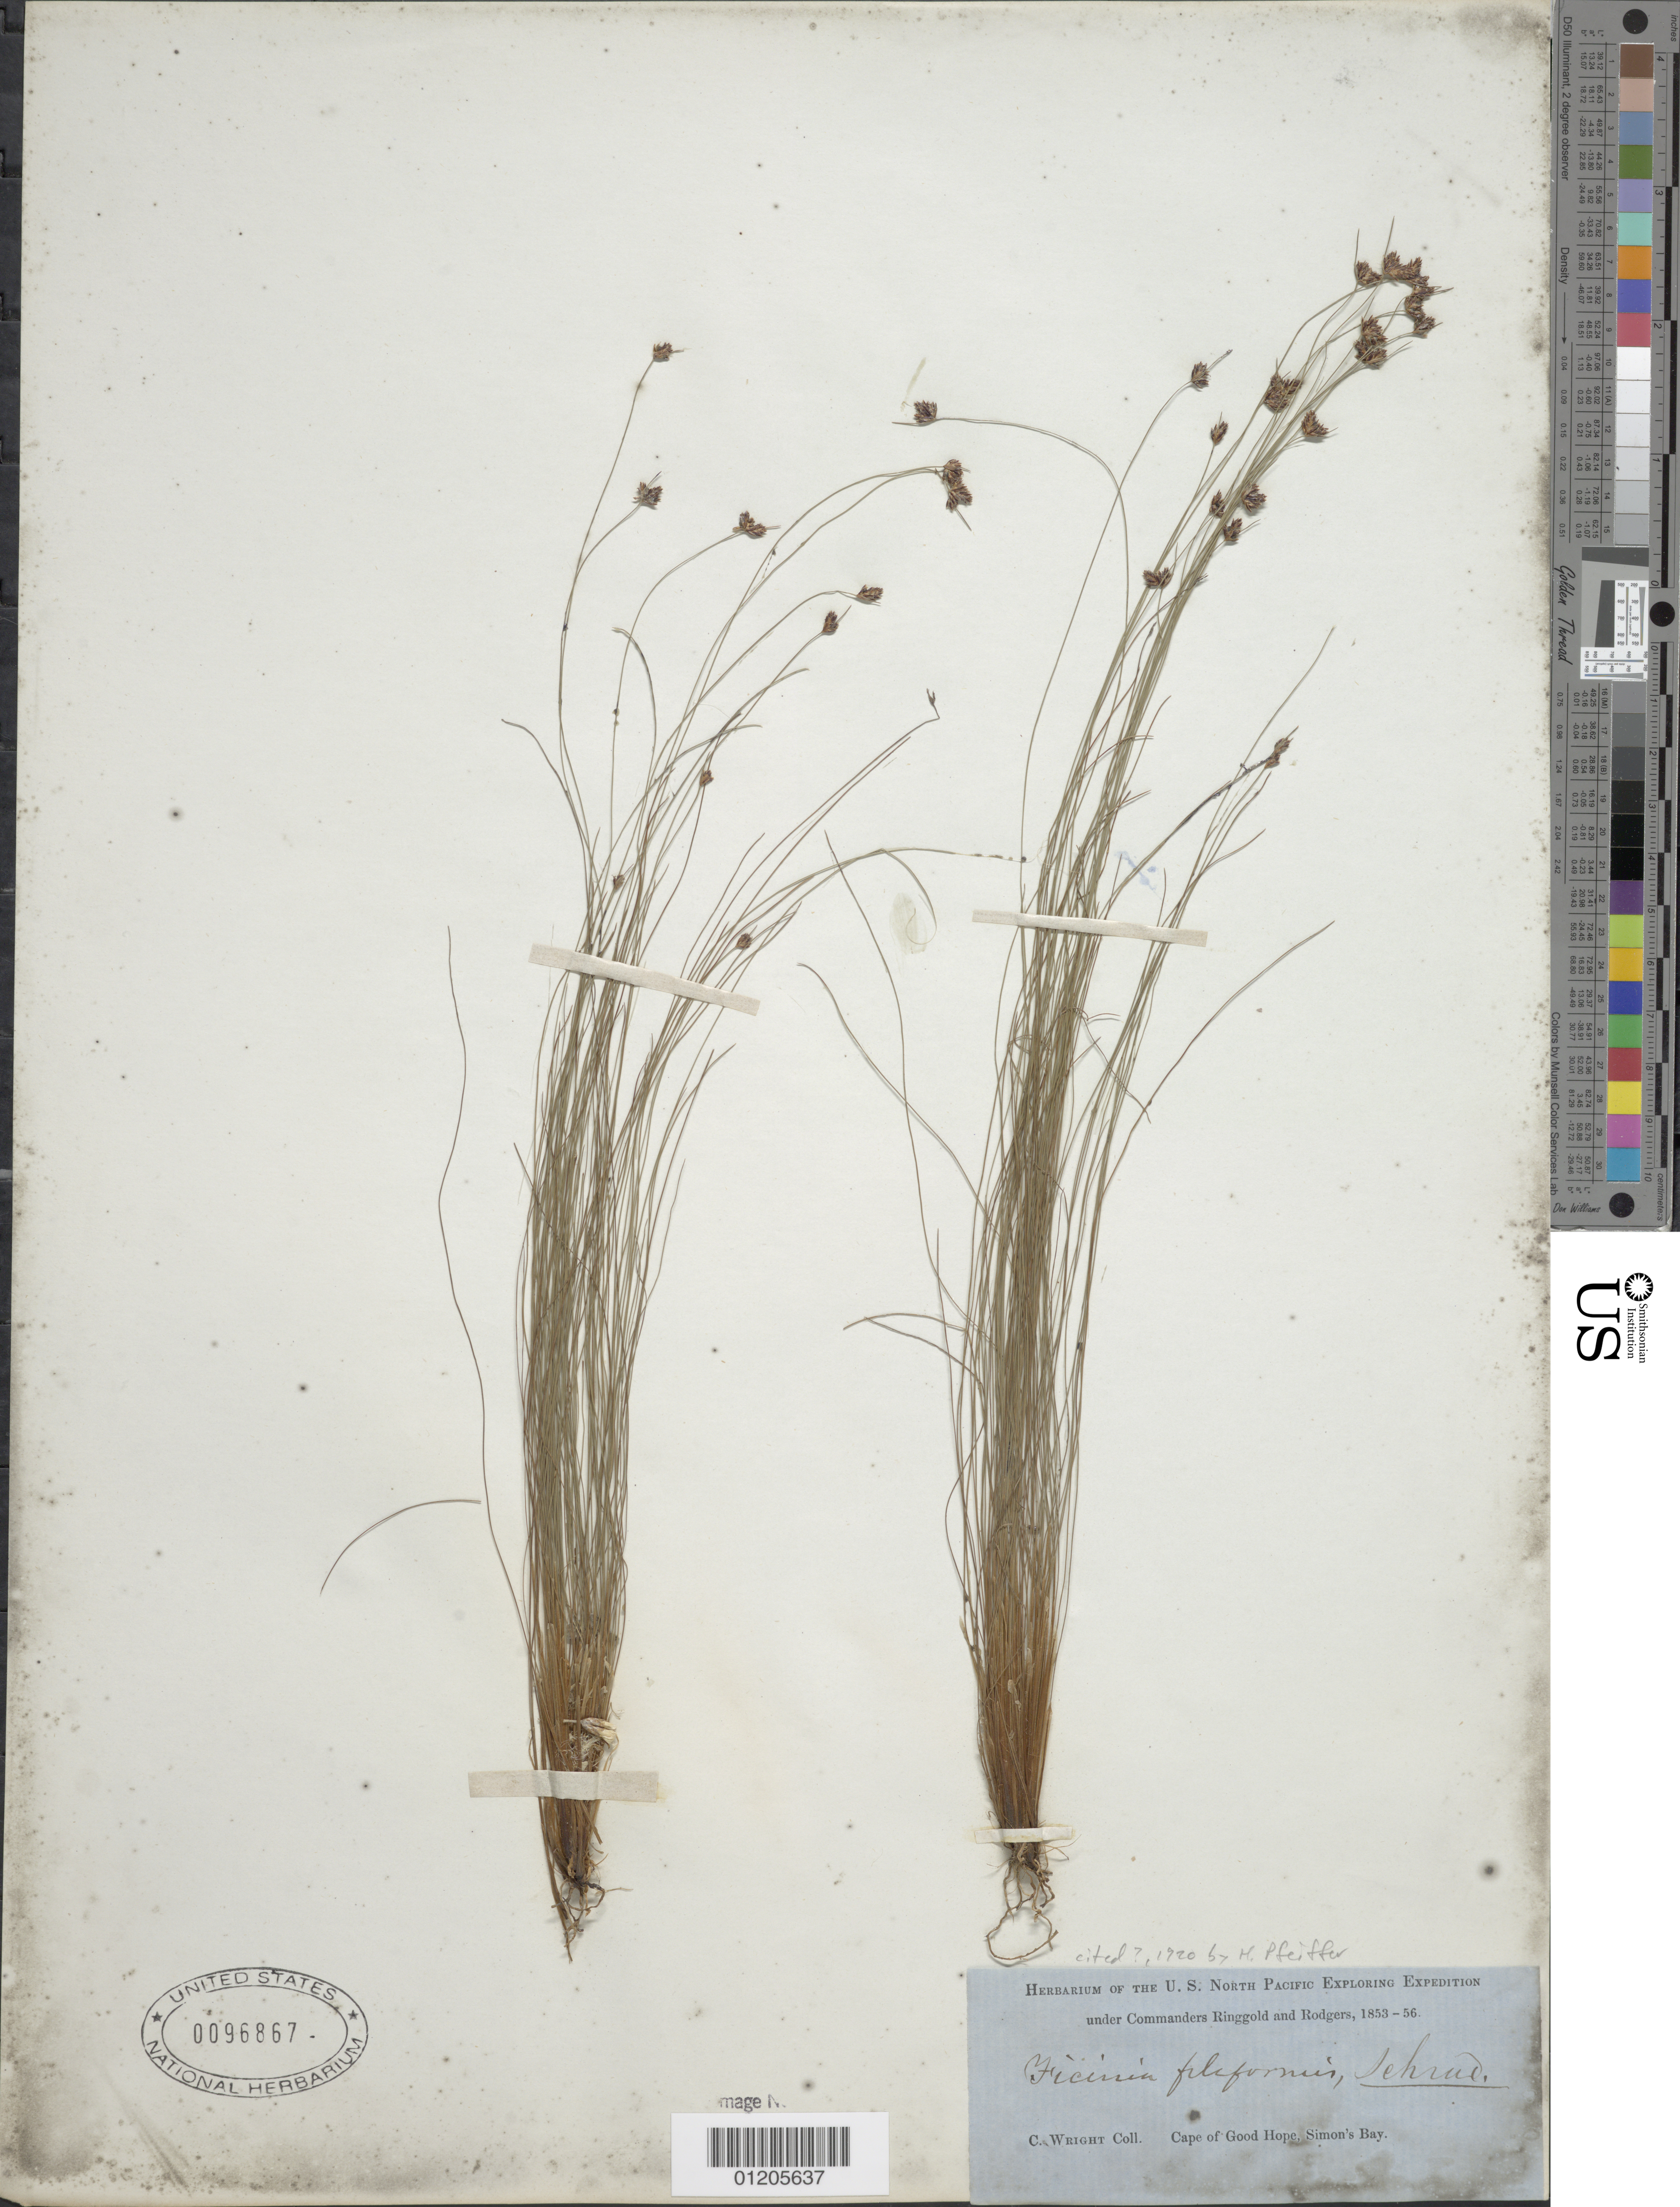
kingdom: Plantae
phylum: Tracheophyta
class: Liliopsida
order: Poales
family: Cyperaceae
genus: Ficinia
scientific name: Ficinia filiformis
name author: (Lam.) Schrad.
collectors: C. Wright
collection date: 1853/1856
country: South Africa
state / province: Western Cape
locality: Cape of Good Hope, Simon's Bay.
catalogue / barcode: US 96867